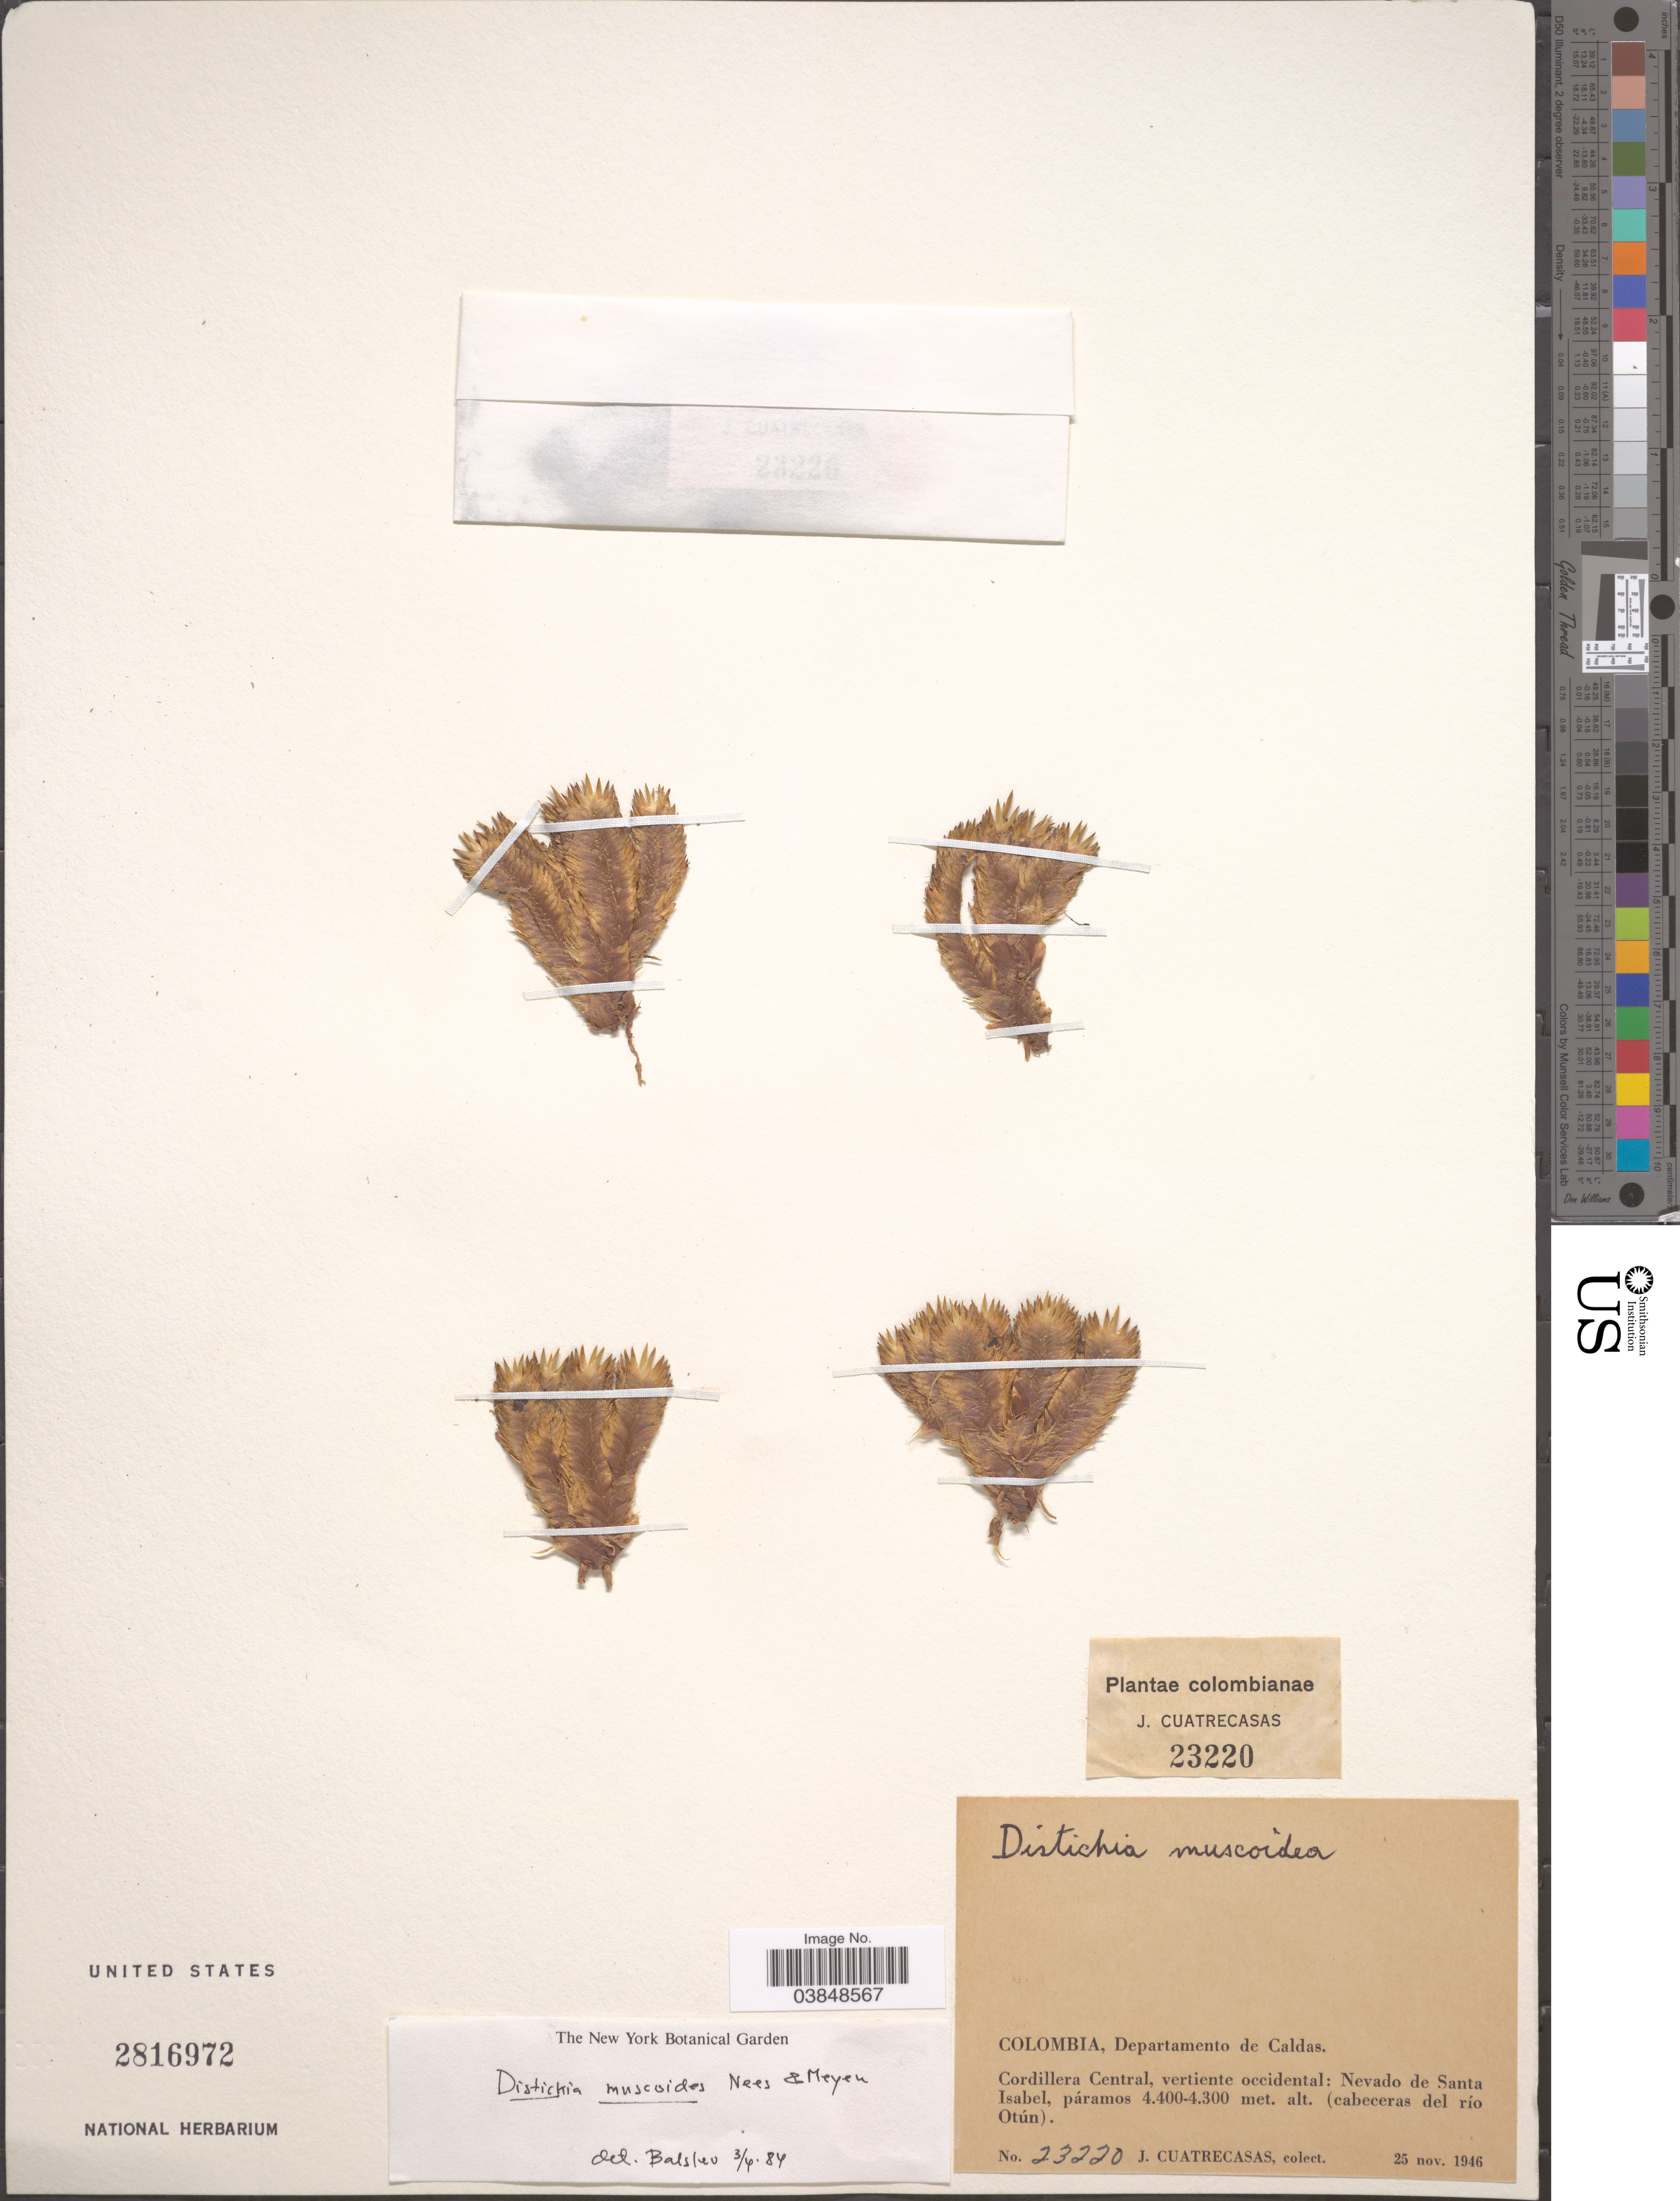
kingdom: Plantae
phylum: Tracheophyta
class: Liliopsida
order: Poales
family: Juncaceae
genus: Distichia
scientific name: Distichia muscoides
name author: Nees & Meyen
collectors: J. Cuatrecasas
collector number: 23220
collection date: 1946-11-25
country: Colombia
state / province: Caldas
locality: Departamento de Caldas. Cordillera Central, vertiente occidental: Nevado de Santa Isabel, páramos (cabeceras del río Otún).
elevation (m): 4300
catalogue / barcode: US 2816972